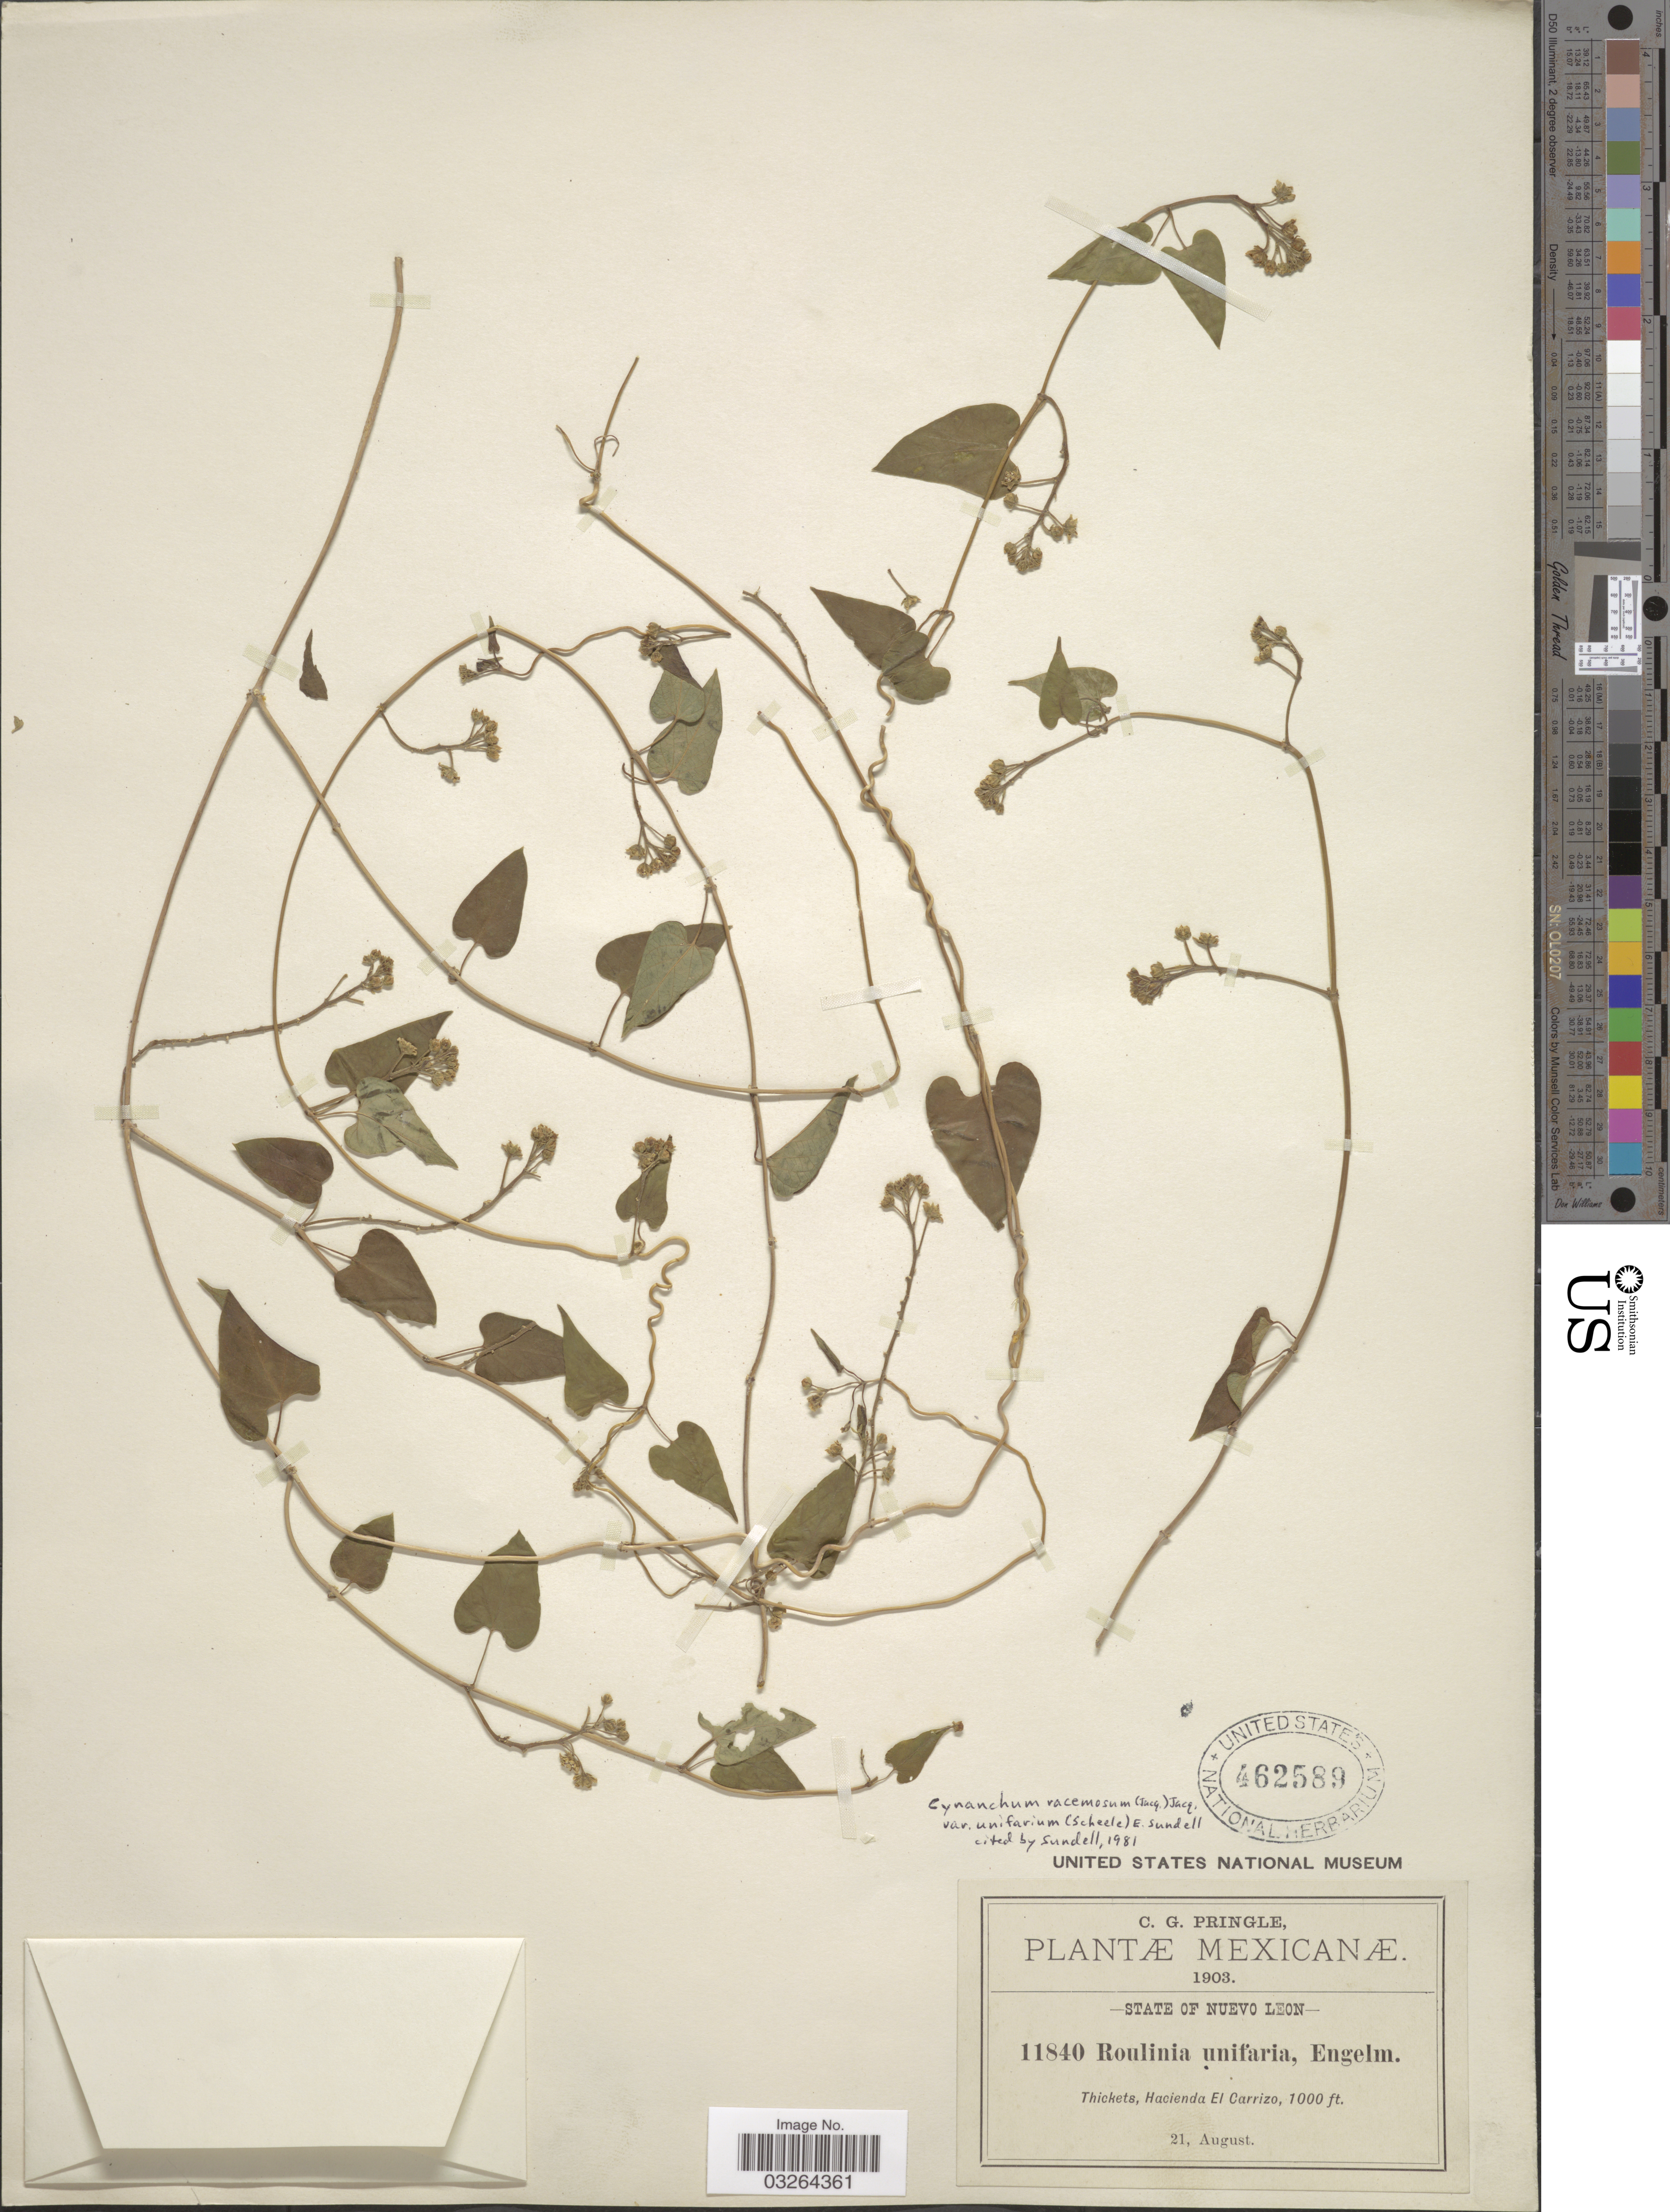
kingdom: Plantae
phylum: Tracheophyta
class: Magnoliopsida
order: Gentianales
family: Apocynaceae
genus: Cynanchum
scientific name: Cynanchum racemosum var. unifarium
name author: (Scheele) Sundell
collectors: C. G. Pringle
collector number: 11840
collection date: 1903-08-21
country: Mexico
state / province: Nuevo León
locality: Thickets, Hacienda El Carrizo.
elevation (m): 305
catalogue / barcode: US 462589